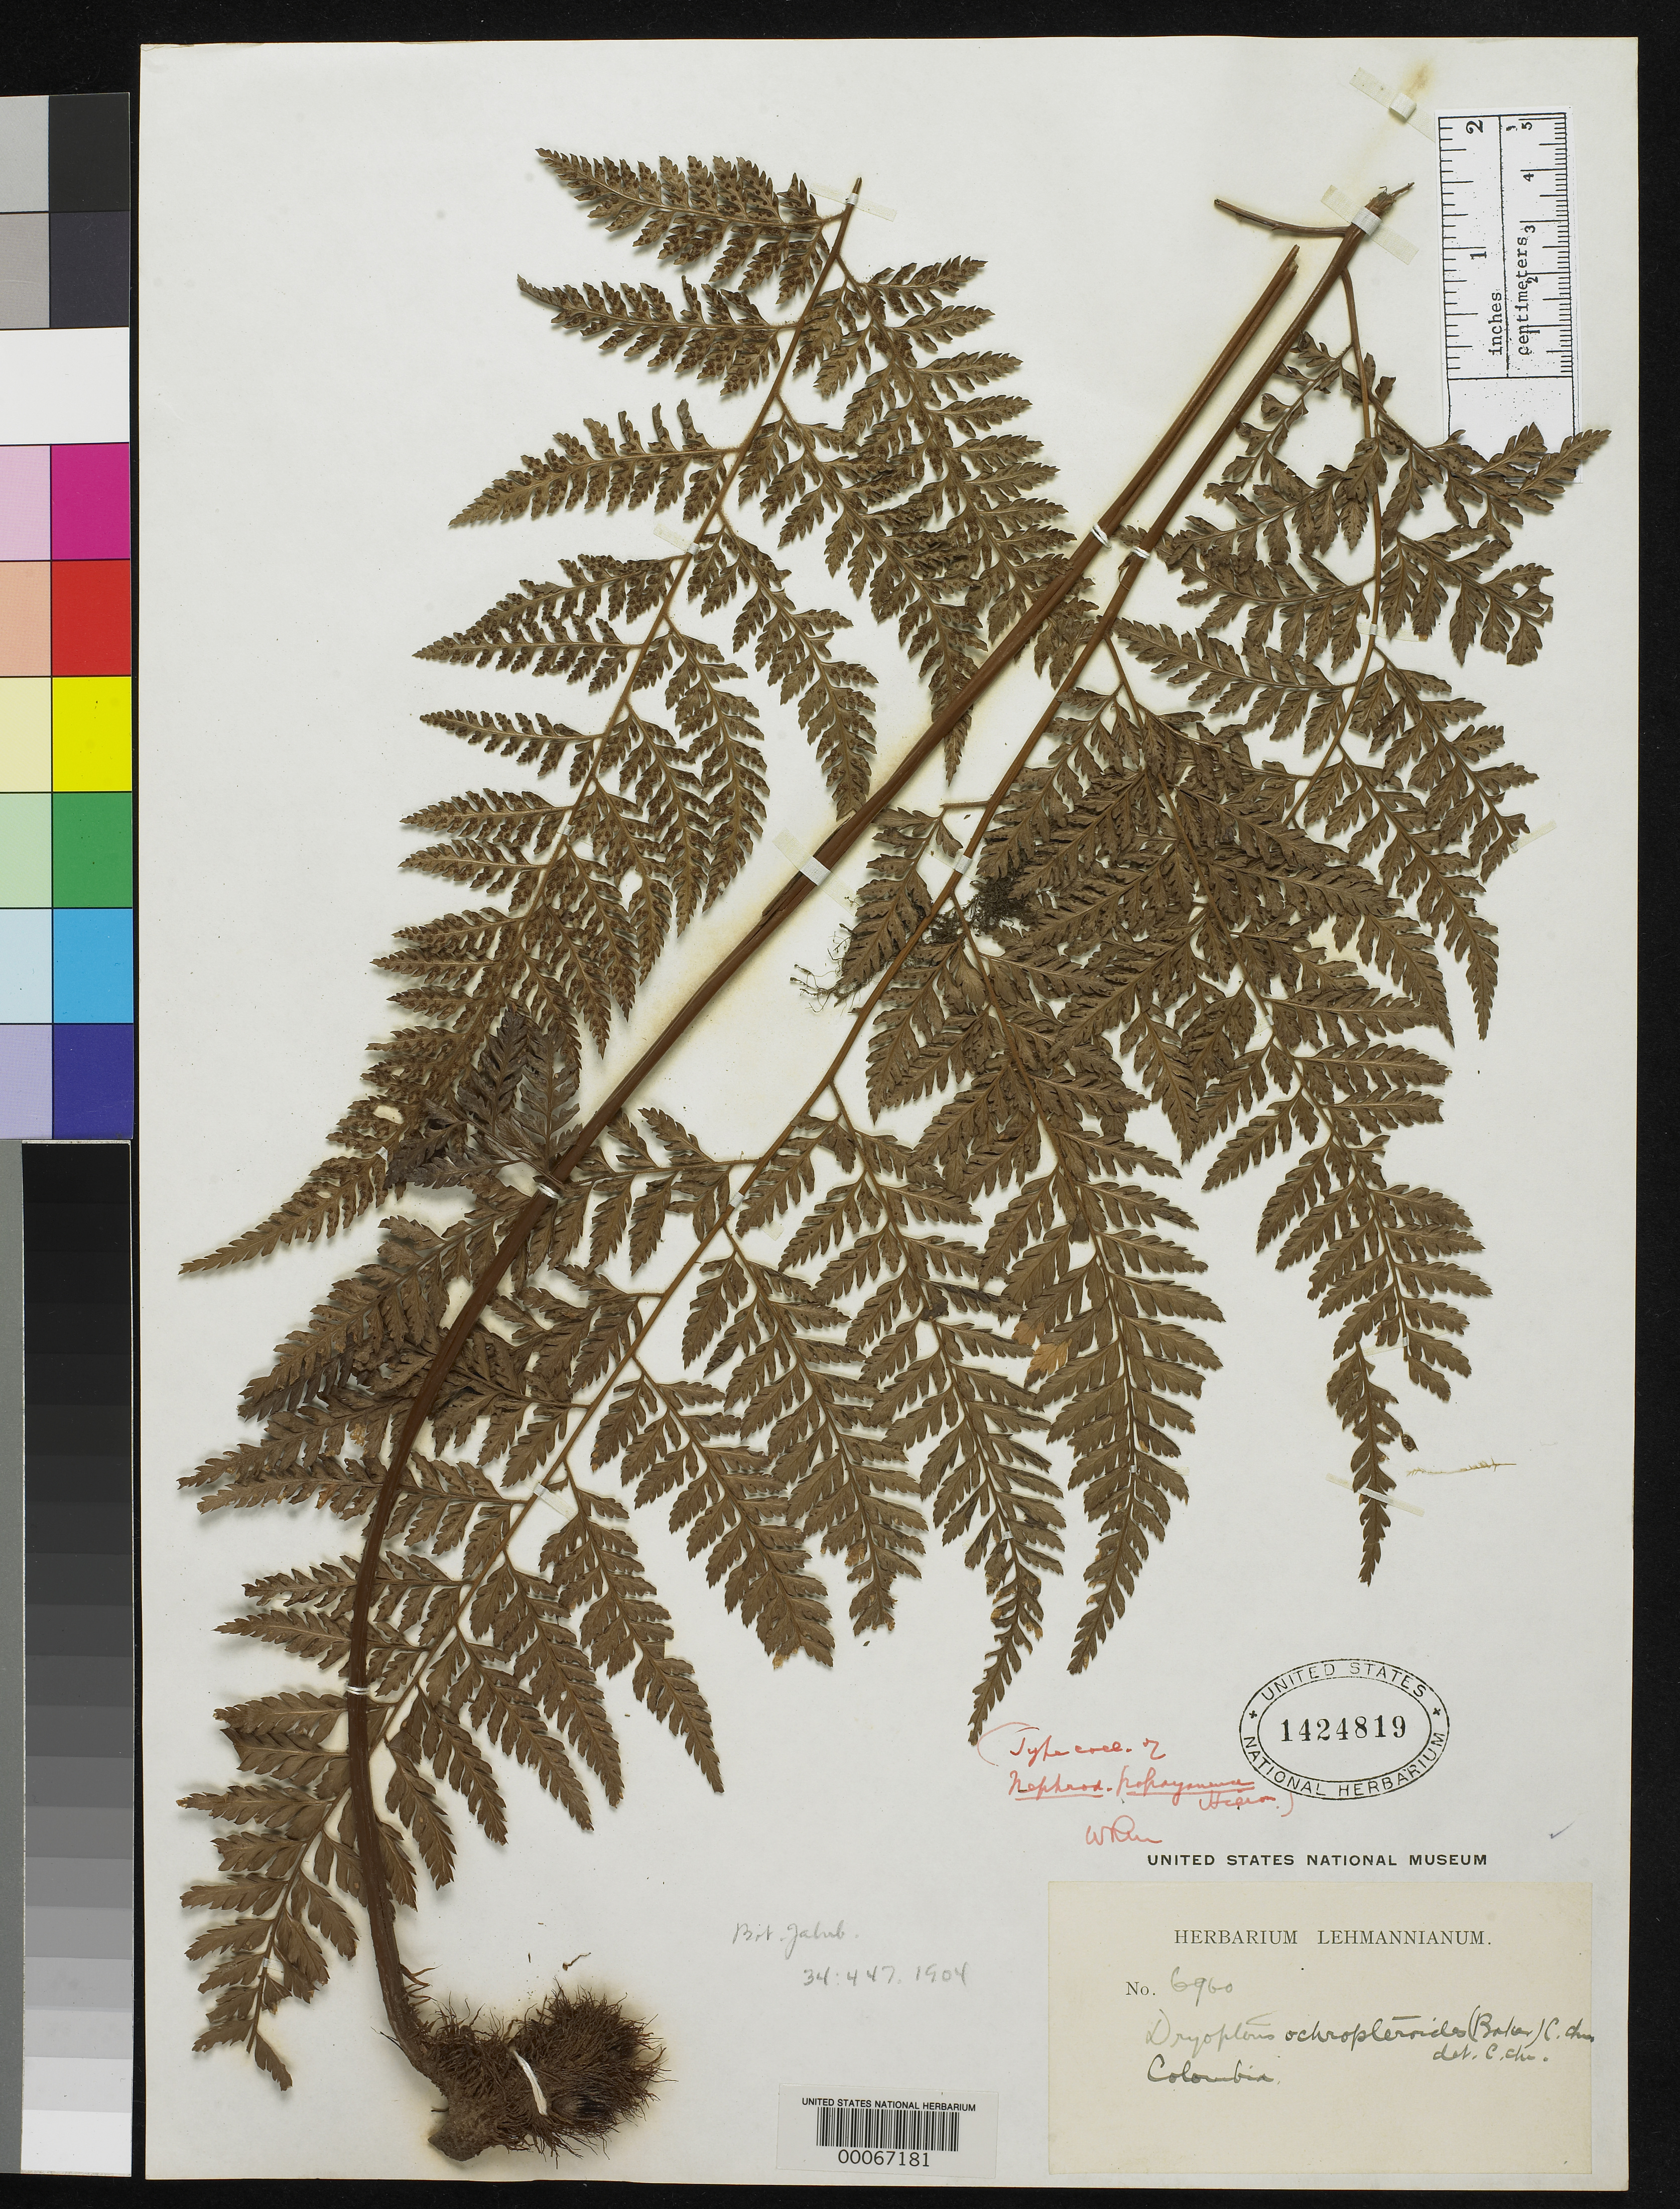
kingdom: Plantae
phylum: Tracheophyta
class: Polypodiopsida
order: Polypodiales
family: Dryopteridaceae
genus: Nephrodium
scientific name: Nephrodium popayanense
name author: Hieron.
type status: Isotype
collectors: F. C. Lehmann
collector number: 6960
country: Colombia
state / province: Cauca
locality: Andium occidentalium Popayensium. [E Andes of Popayan?].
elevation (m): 1300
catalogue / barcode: US 1424819